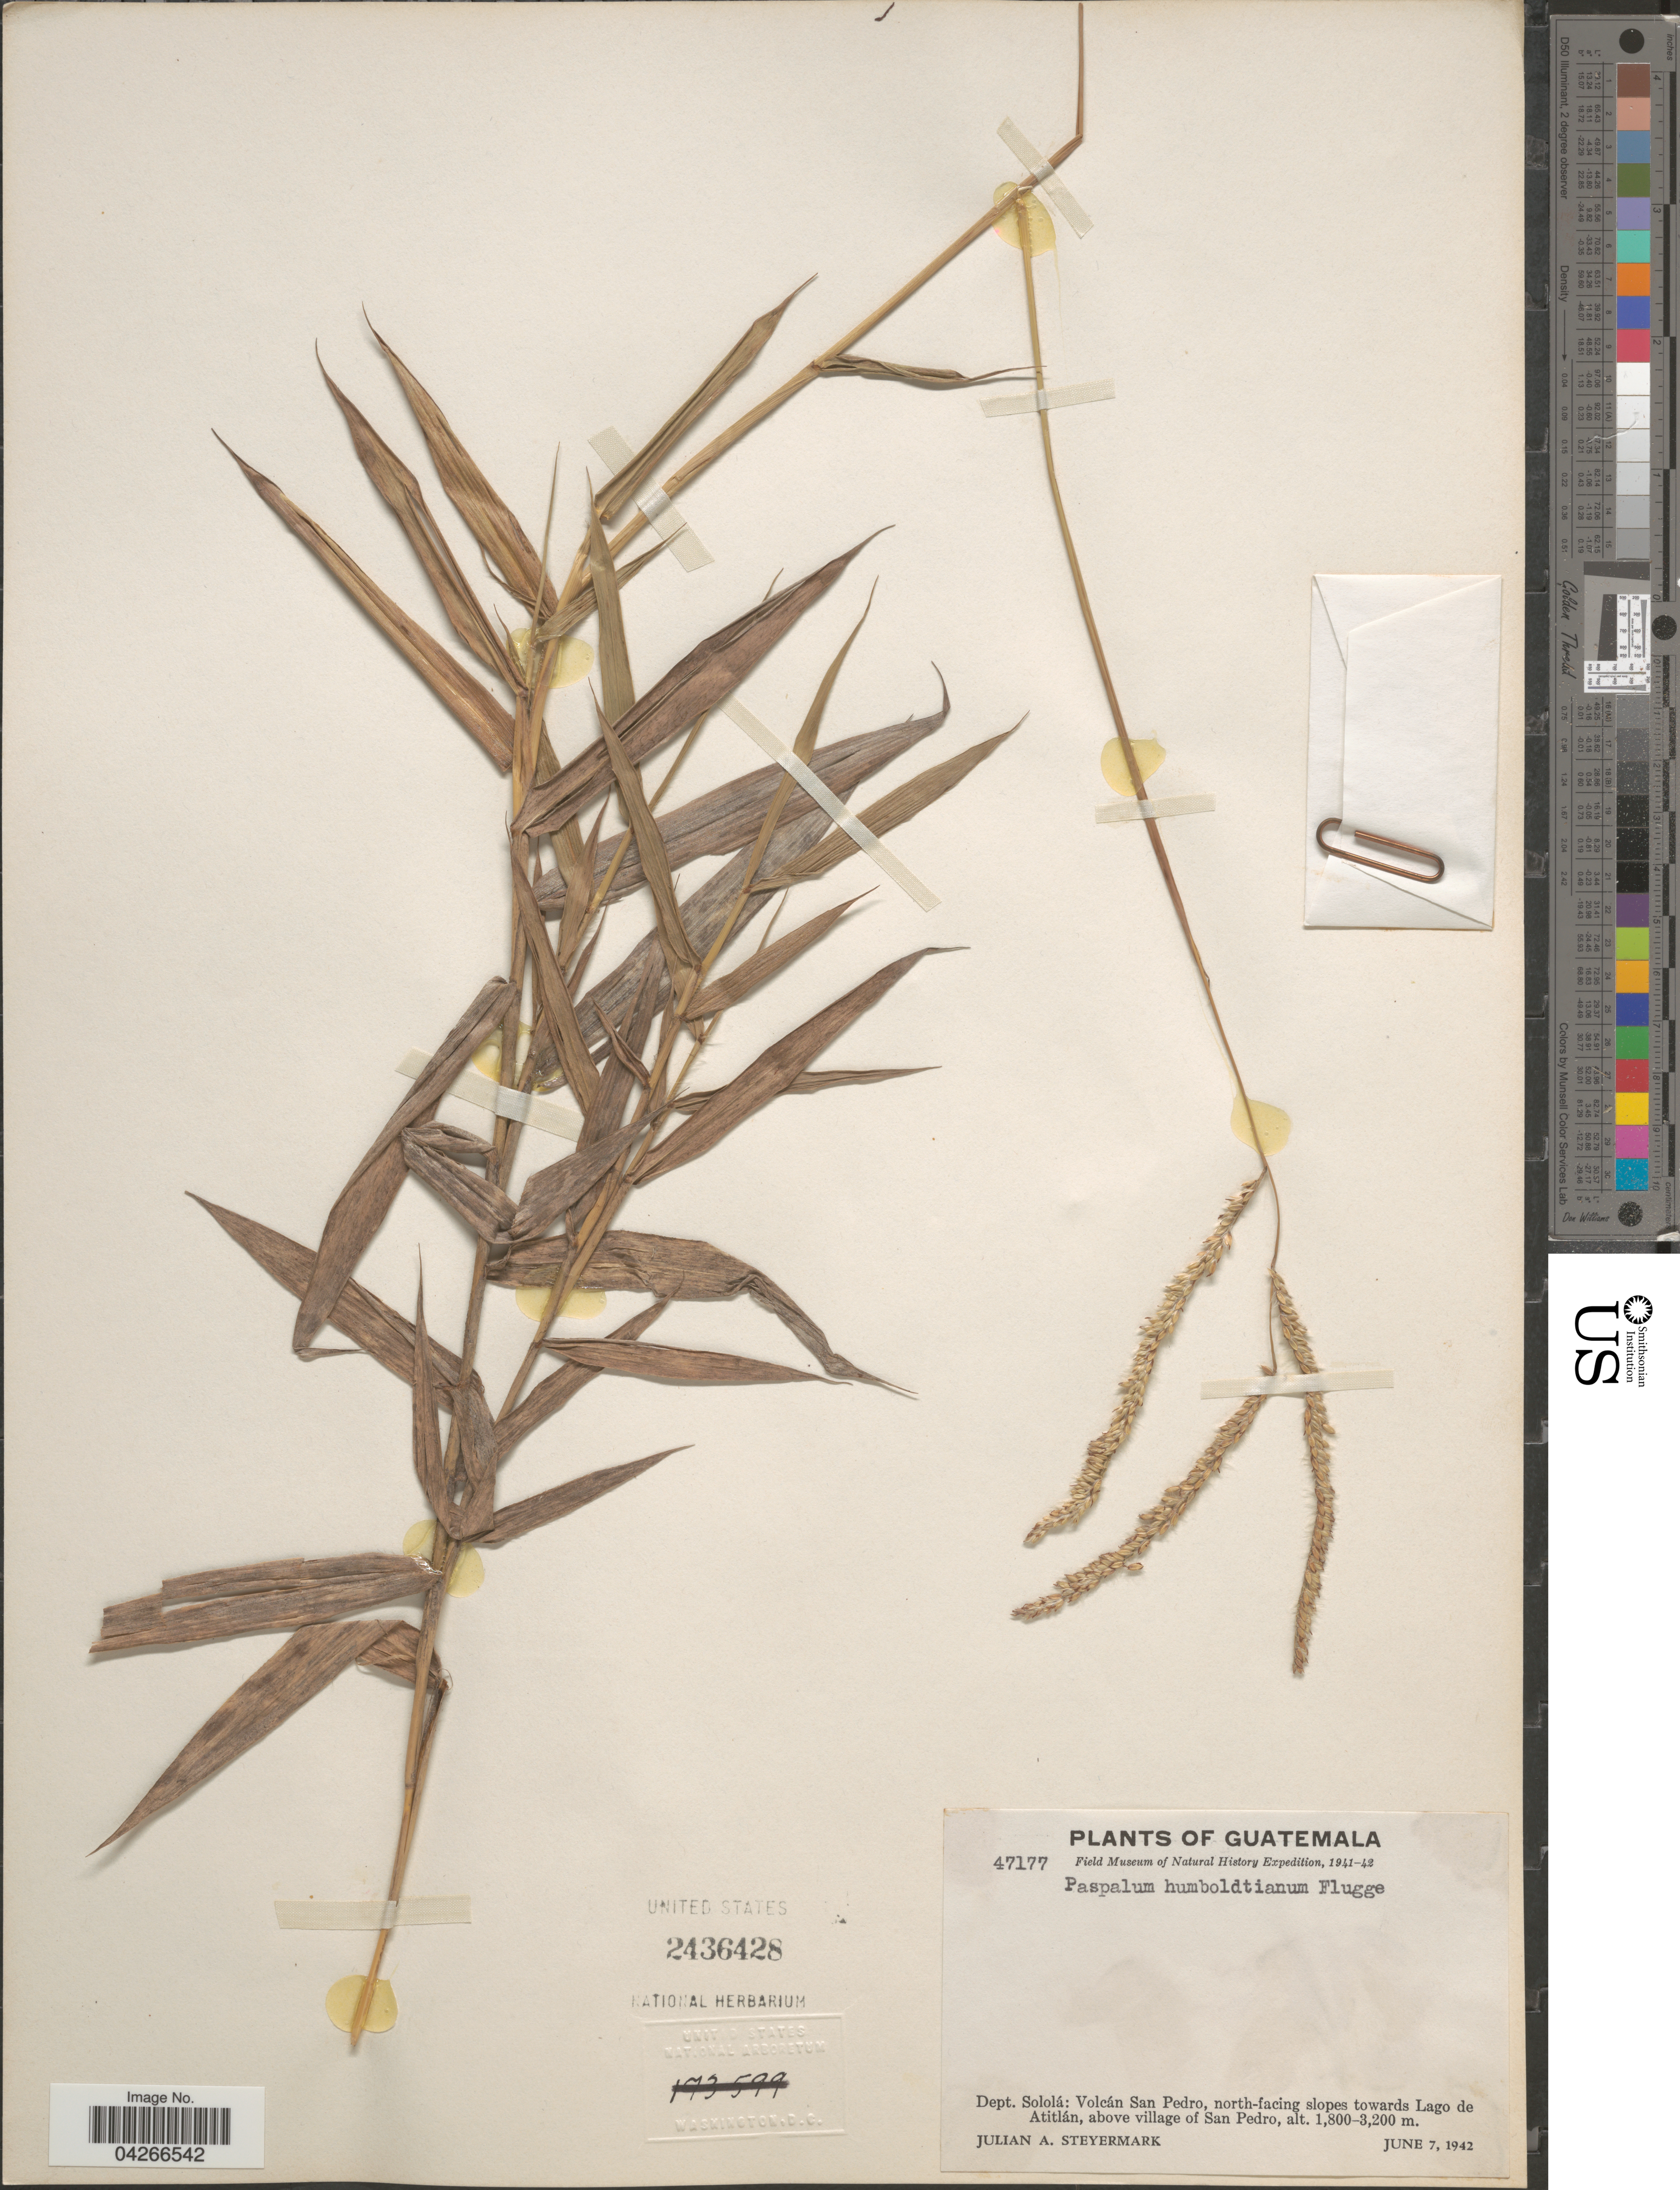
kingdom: Plantae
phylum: Tracheophyta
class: Liliopsida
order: Poales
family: Poaceae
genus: Paspalum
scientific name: Paspalum humboldtianum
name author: Flüggé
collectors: J. Steyermark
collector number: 47177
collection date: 1942-06-07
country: Guatemala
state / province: Solola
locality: Field Museum of Natural History Expedition, 1941-42. Dept. Sololá: Volcán San Pedro, north-facing slopes towards Lago de Atitlán, above village of San Pedro.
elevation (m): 1800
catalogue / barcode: US 2436428